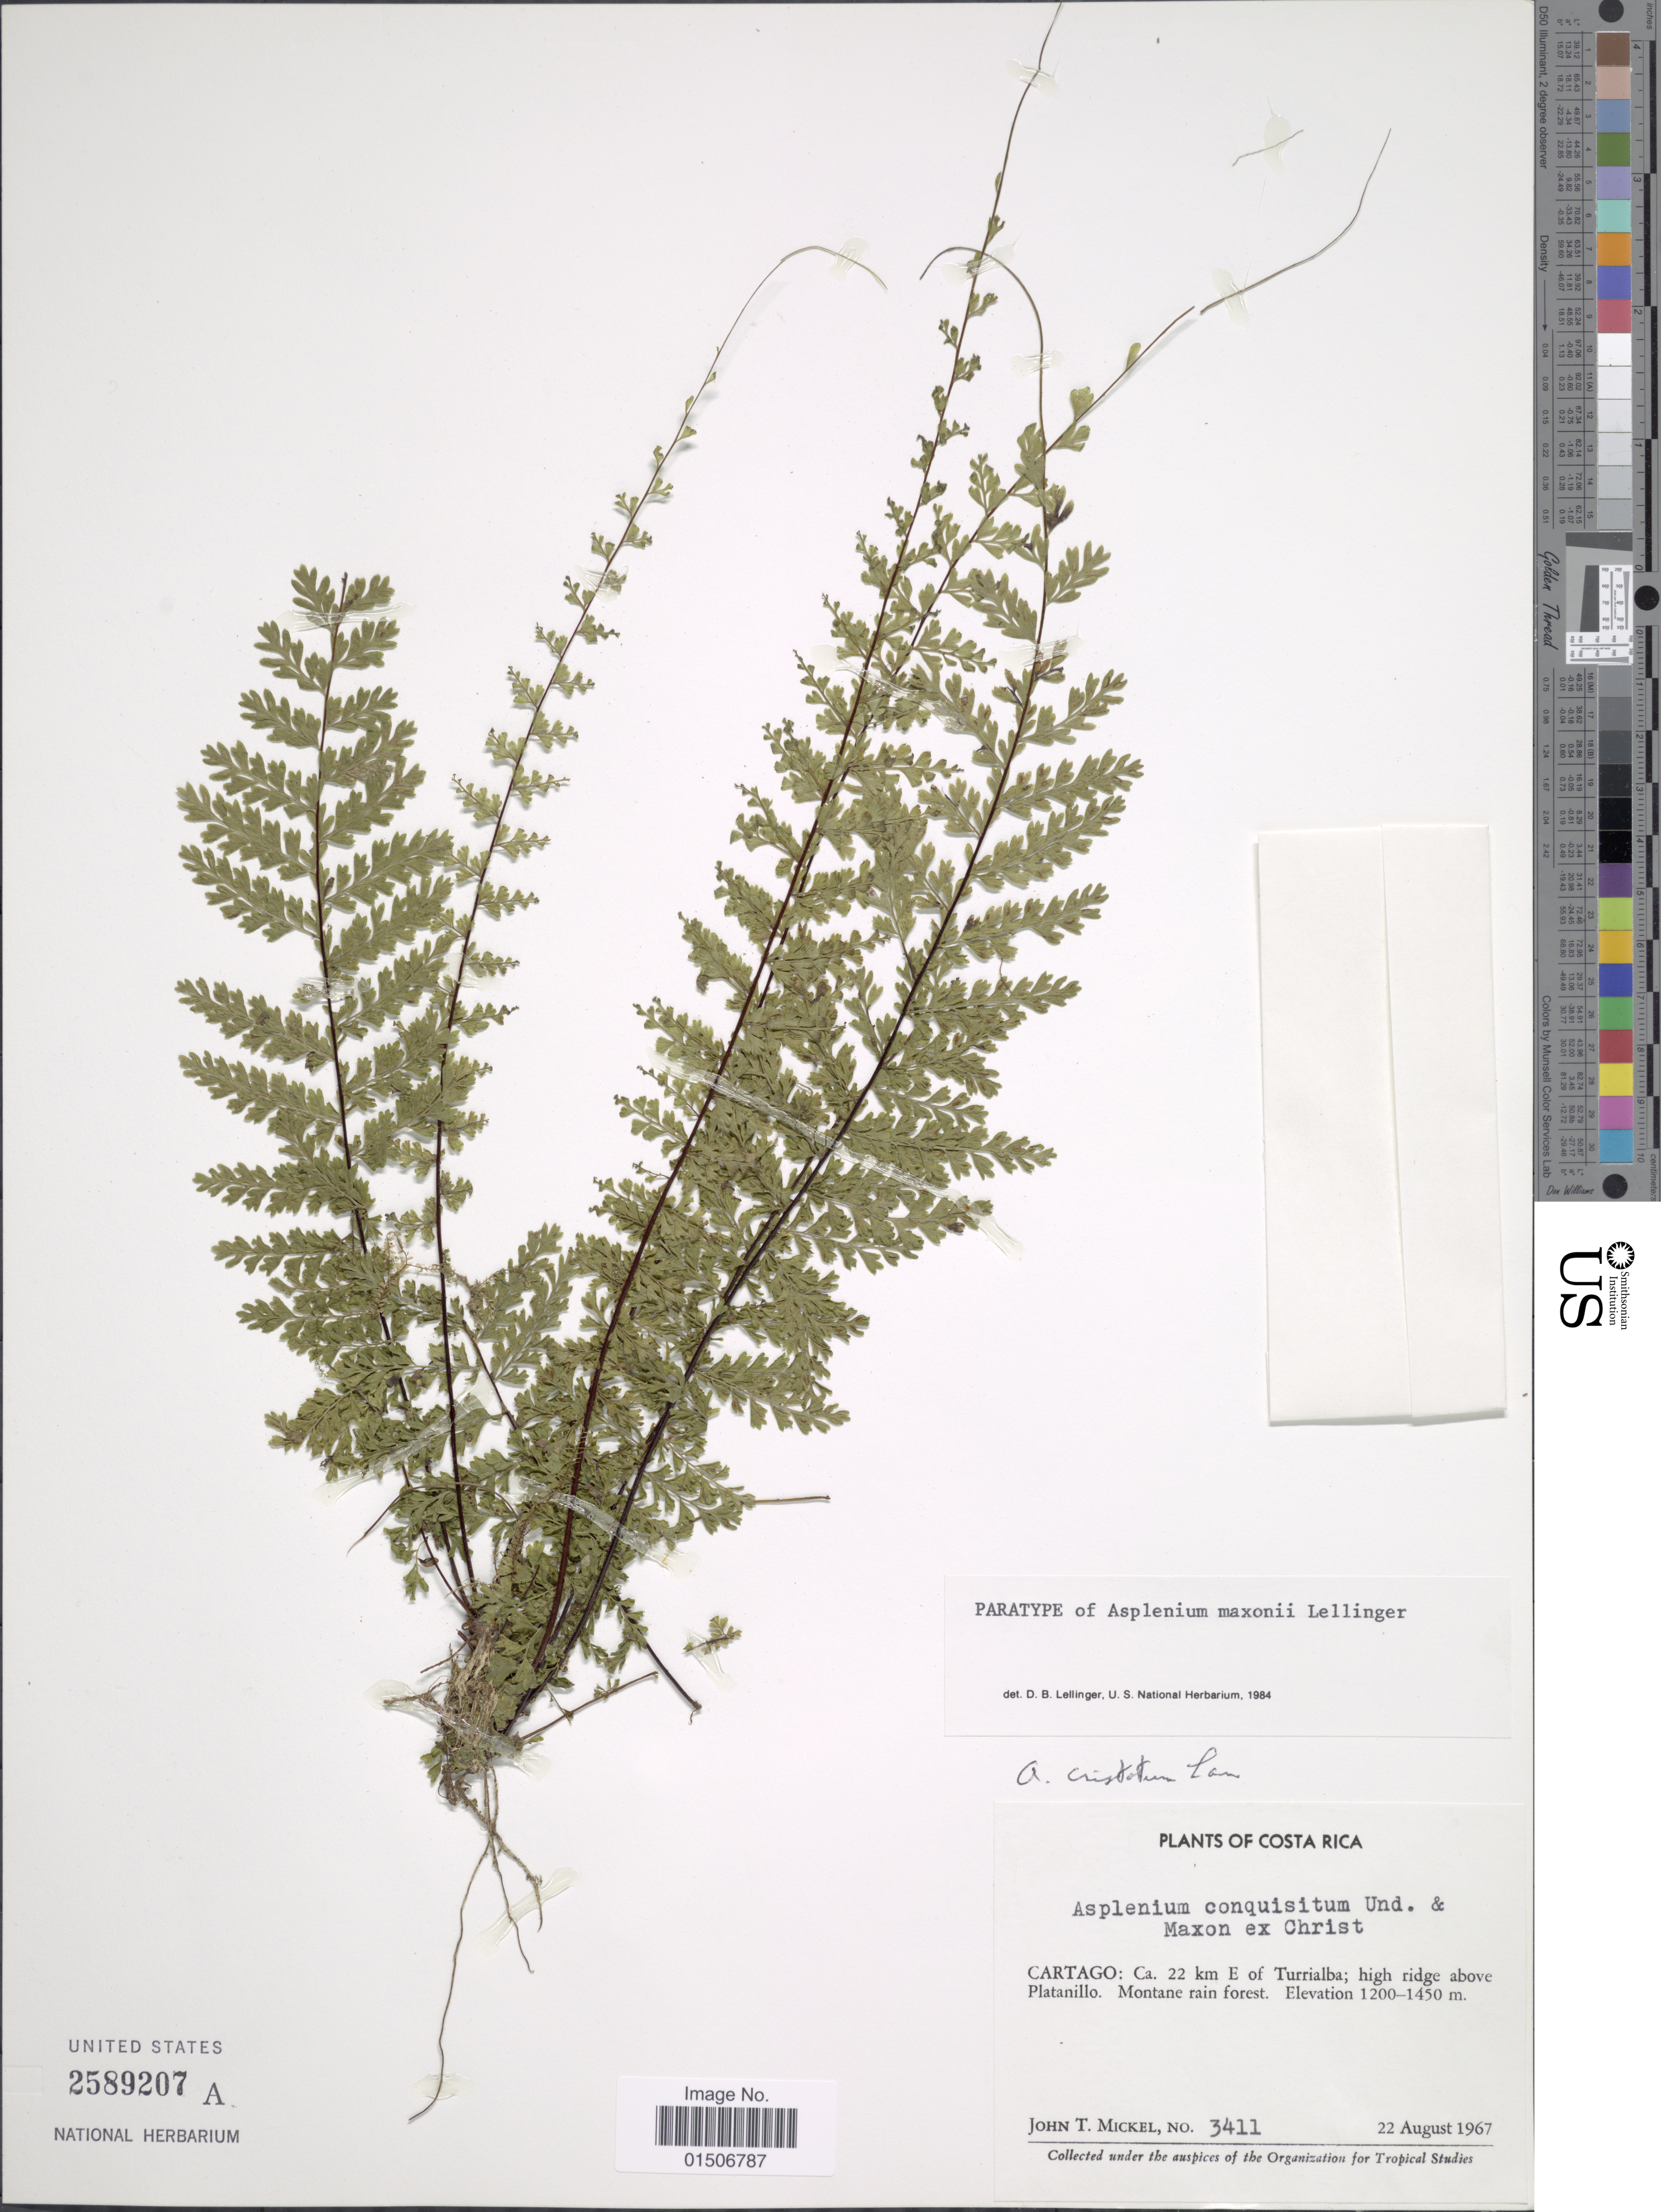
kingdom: Plantae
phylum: Tracheophyta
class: Polypodiopsida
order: Polypodiales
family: Aspleniaceae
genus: Asplenium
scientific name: Asplenium maxonii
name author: Lellinger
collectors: J. T. Mickel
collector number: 3411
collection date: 1967-08-22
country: Costa Rica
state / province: Cartago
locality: Ca. 22 km E of Turrialba; high ridge above Platanillo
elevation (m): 1200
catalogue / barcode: US 2589207A